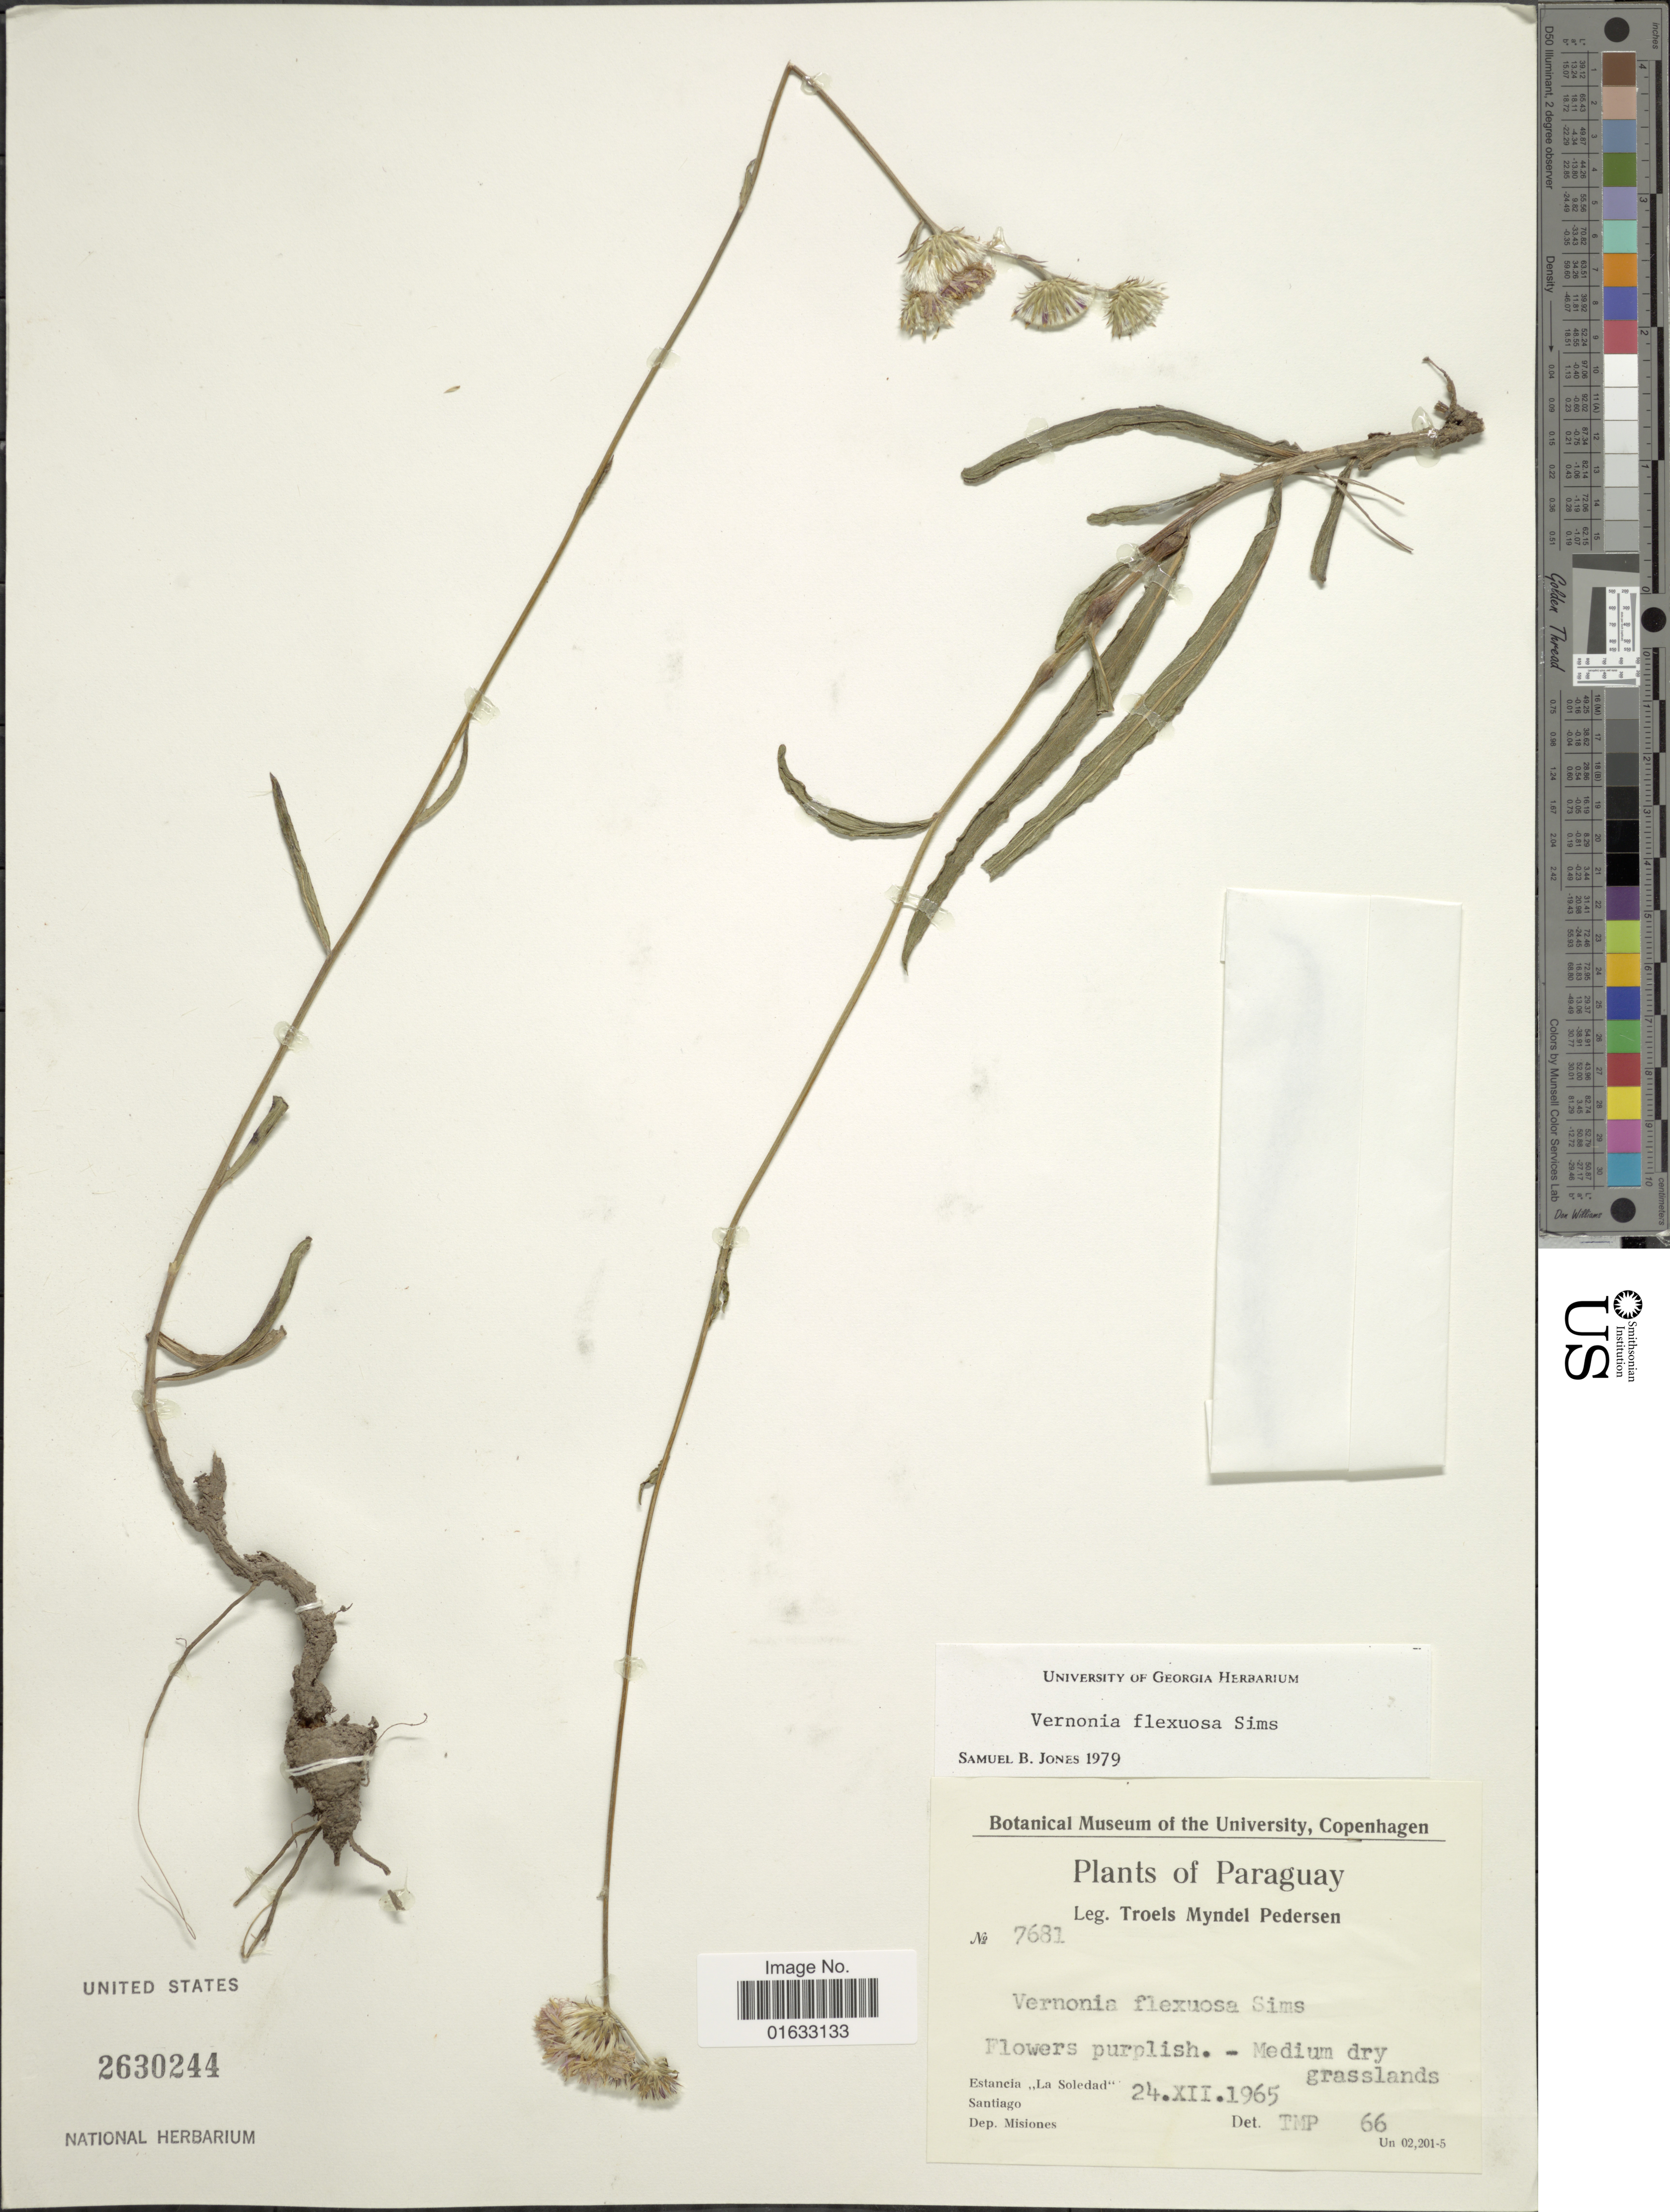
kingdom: Plantae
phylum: Tracheophyta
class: Magnoliopsida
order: Asterales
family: Asteraceae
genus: Chrysolaena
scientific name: Chrysolaena flexuosa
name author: (Sims) H. Rob.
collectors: T. Pederson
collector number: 7681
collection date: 1965-12-24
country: Paraguay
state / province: Misiones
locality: Paraguay, Estancia "La Soledad", Santiago, Dep. Misiones.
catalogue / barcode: US 2630244